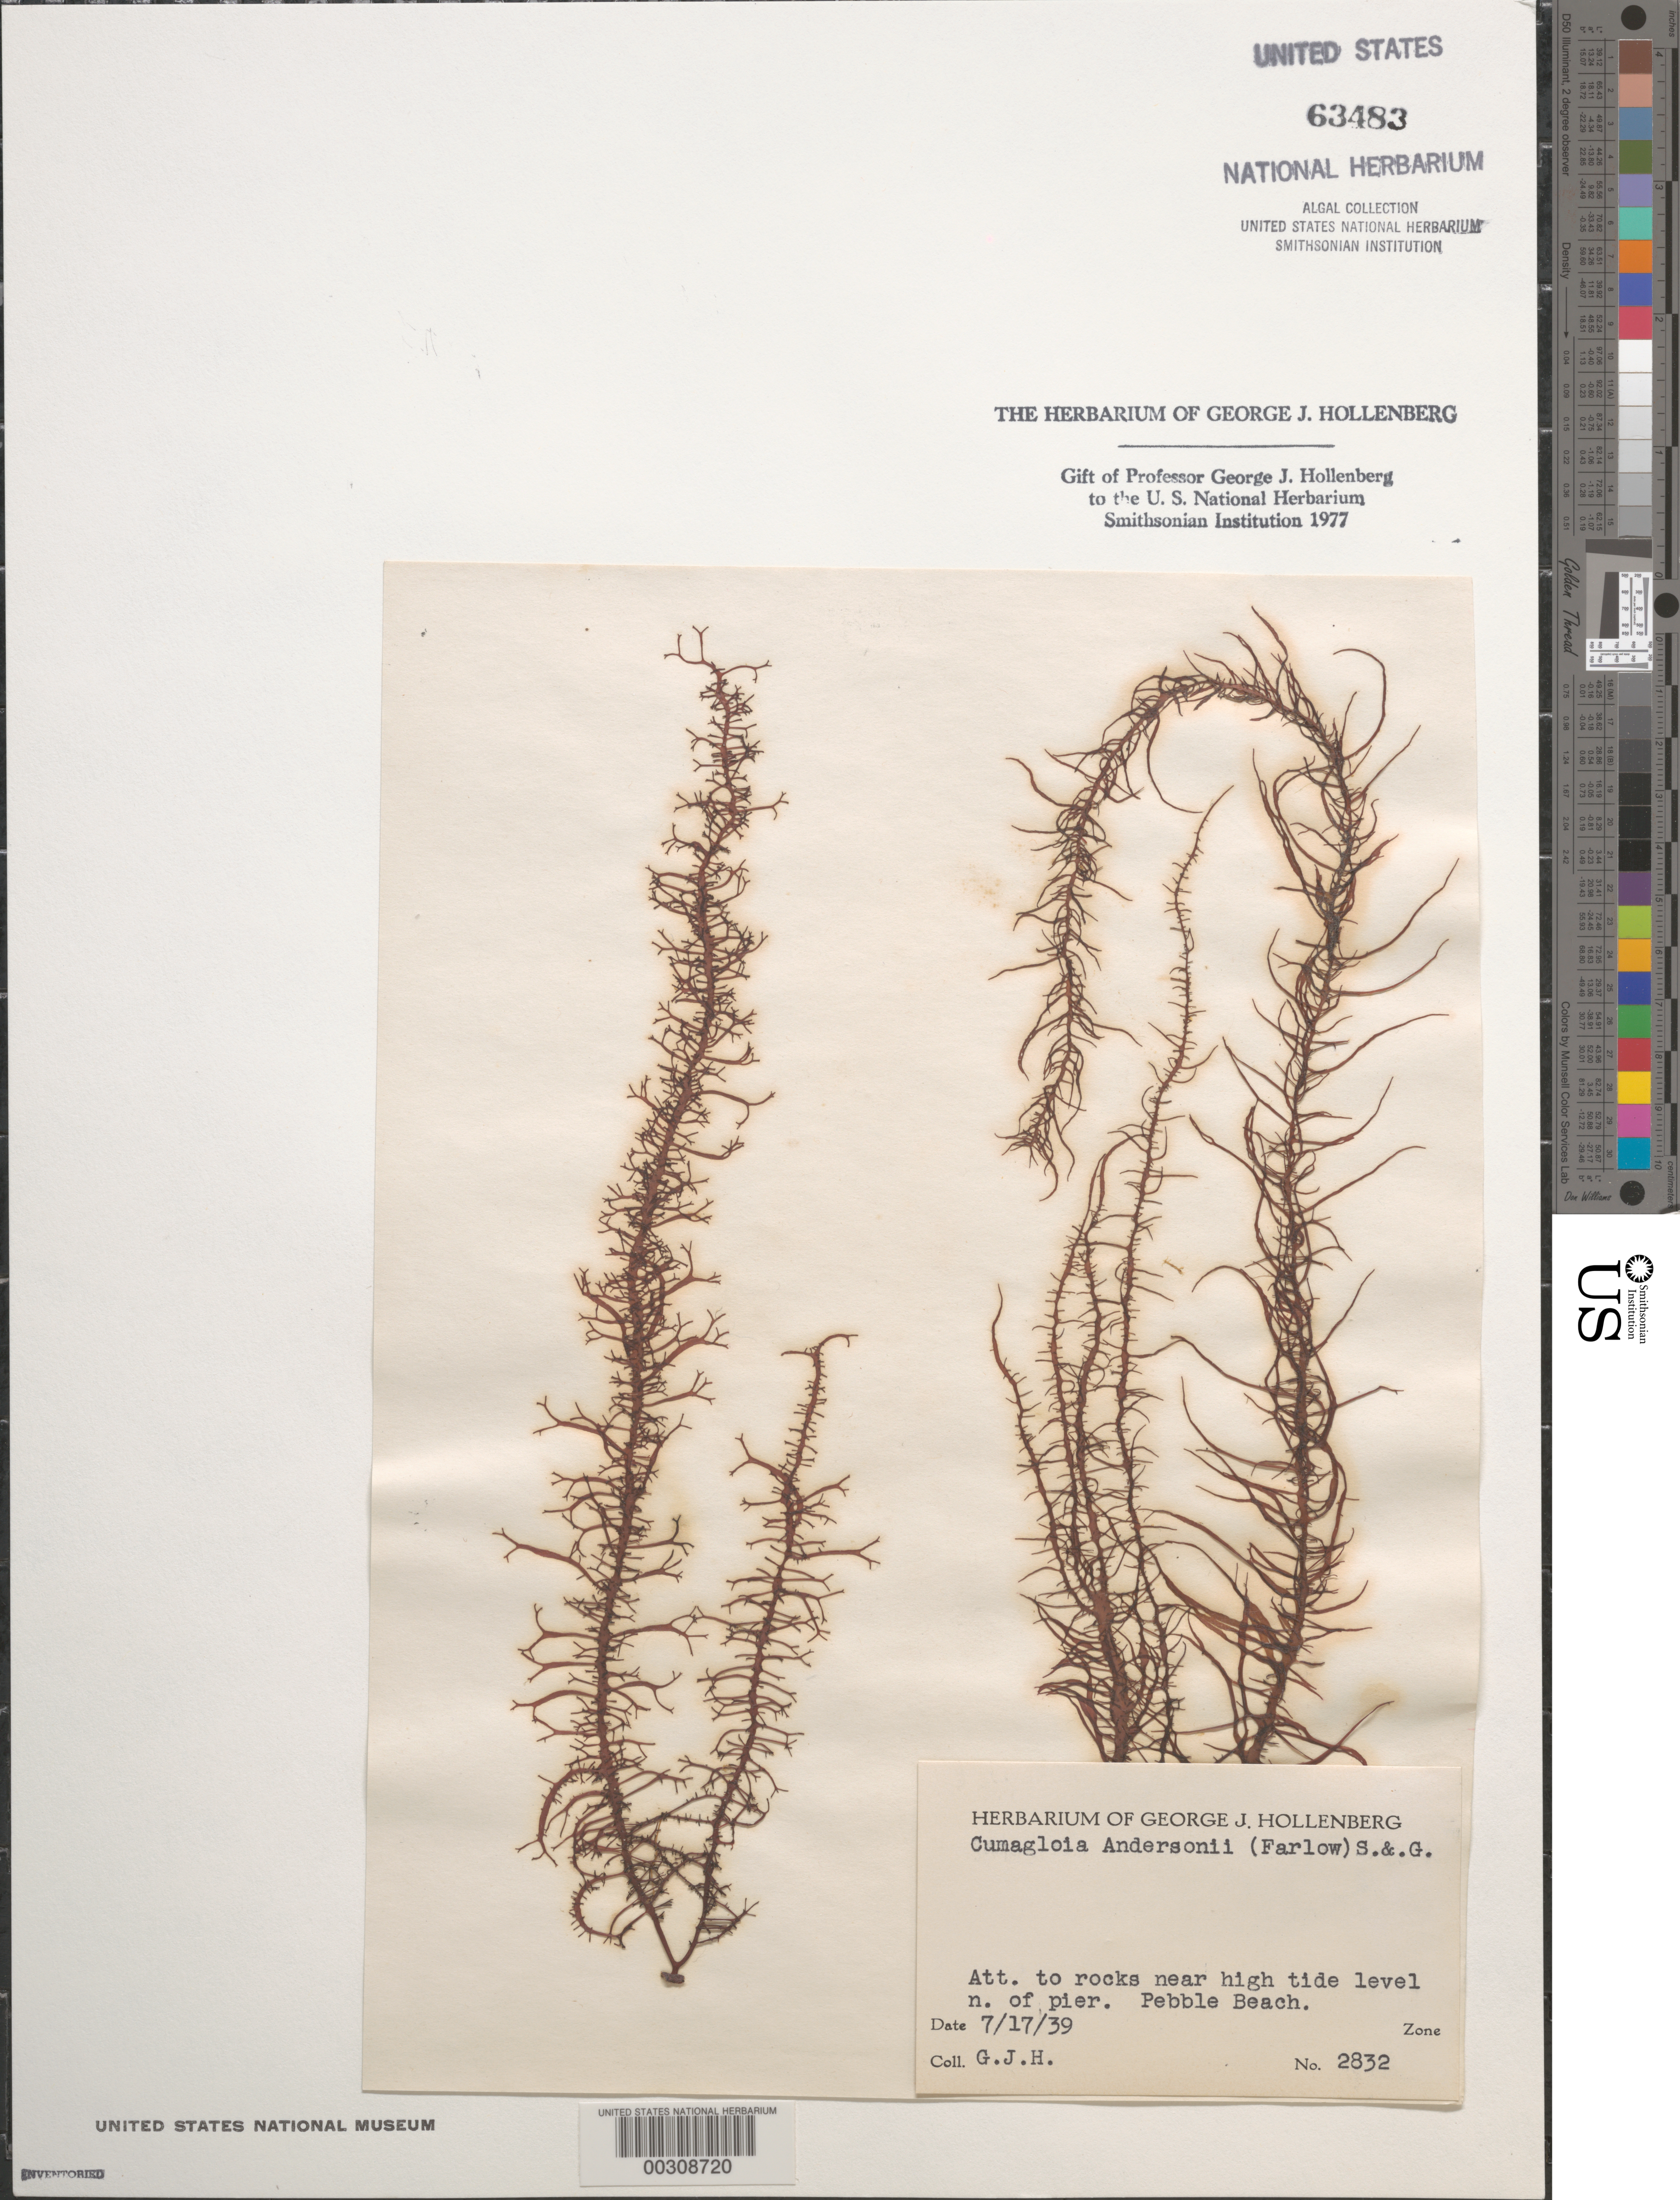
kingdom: Plantae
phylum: Rhodophyta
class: Florideophyceae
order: Nemaliales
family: Liagoraceae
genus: Cumagloia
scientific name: Cumagloia andersonii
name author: (Farl.) Setch. & N.L. Gardner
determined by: Hollenberg, George J.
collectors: G. Hollenberg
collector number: GJH 2832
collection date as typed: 17 Jul 1939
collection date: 1939-07-17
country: United States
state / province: California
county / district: Monterey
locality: Pebble Beach, Carmel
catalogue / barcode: US 63483